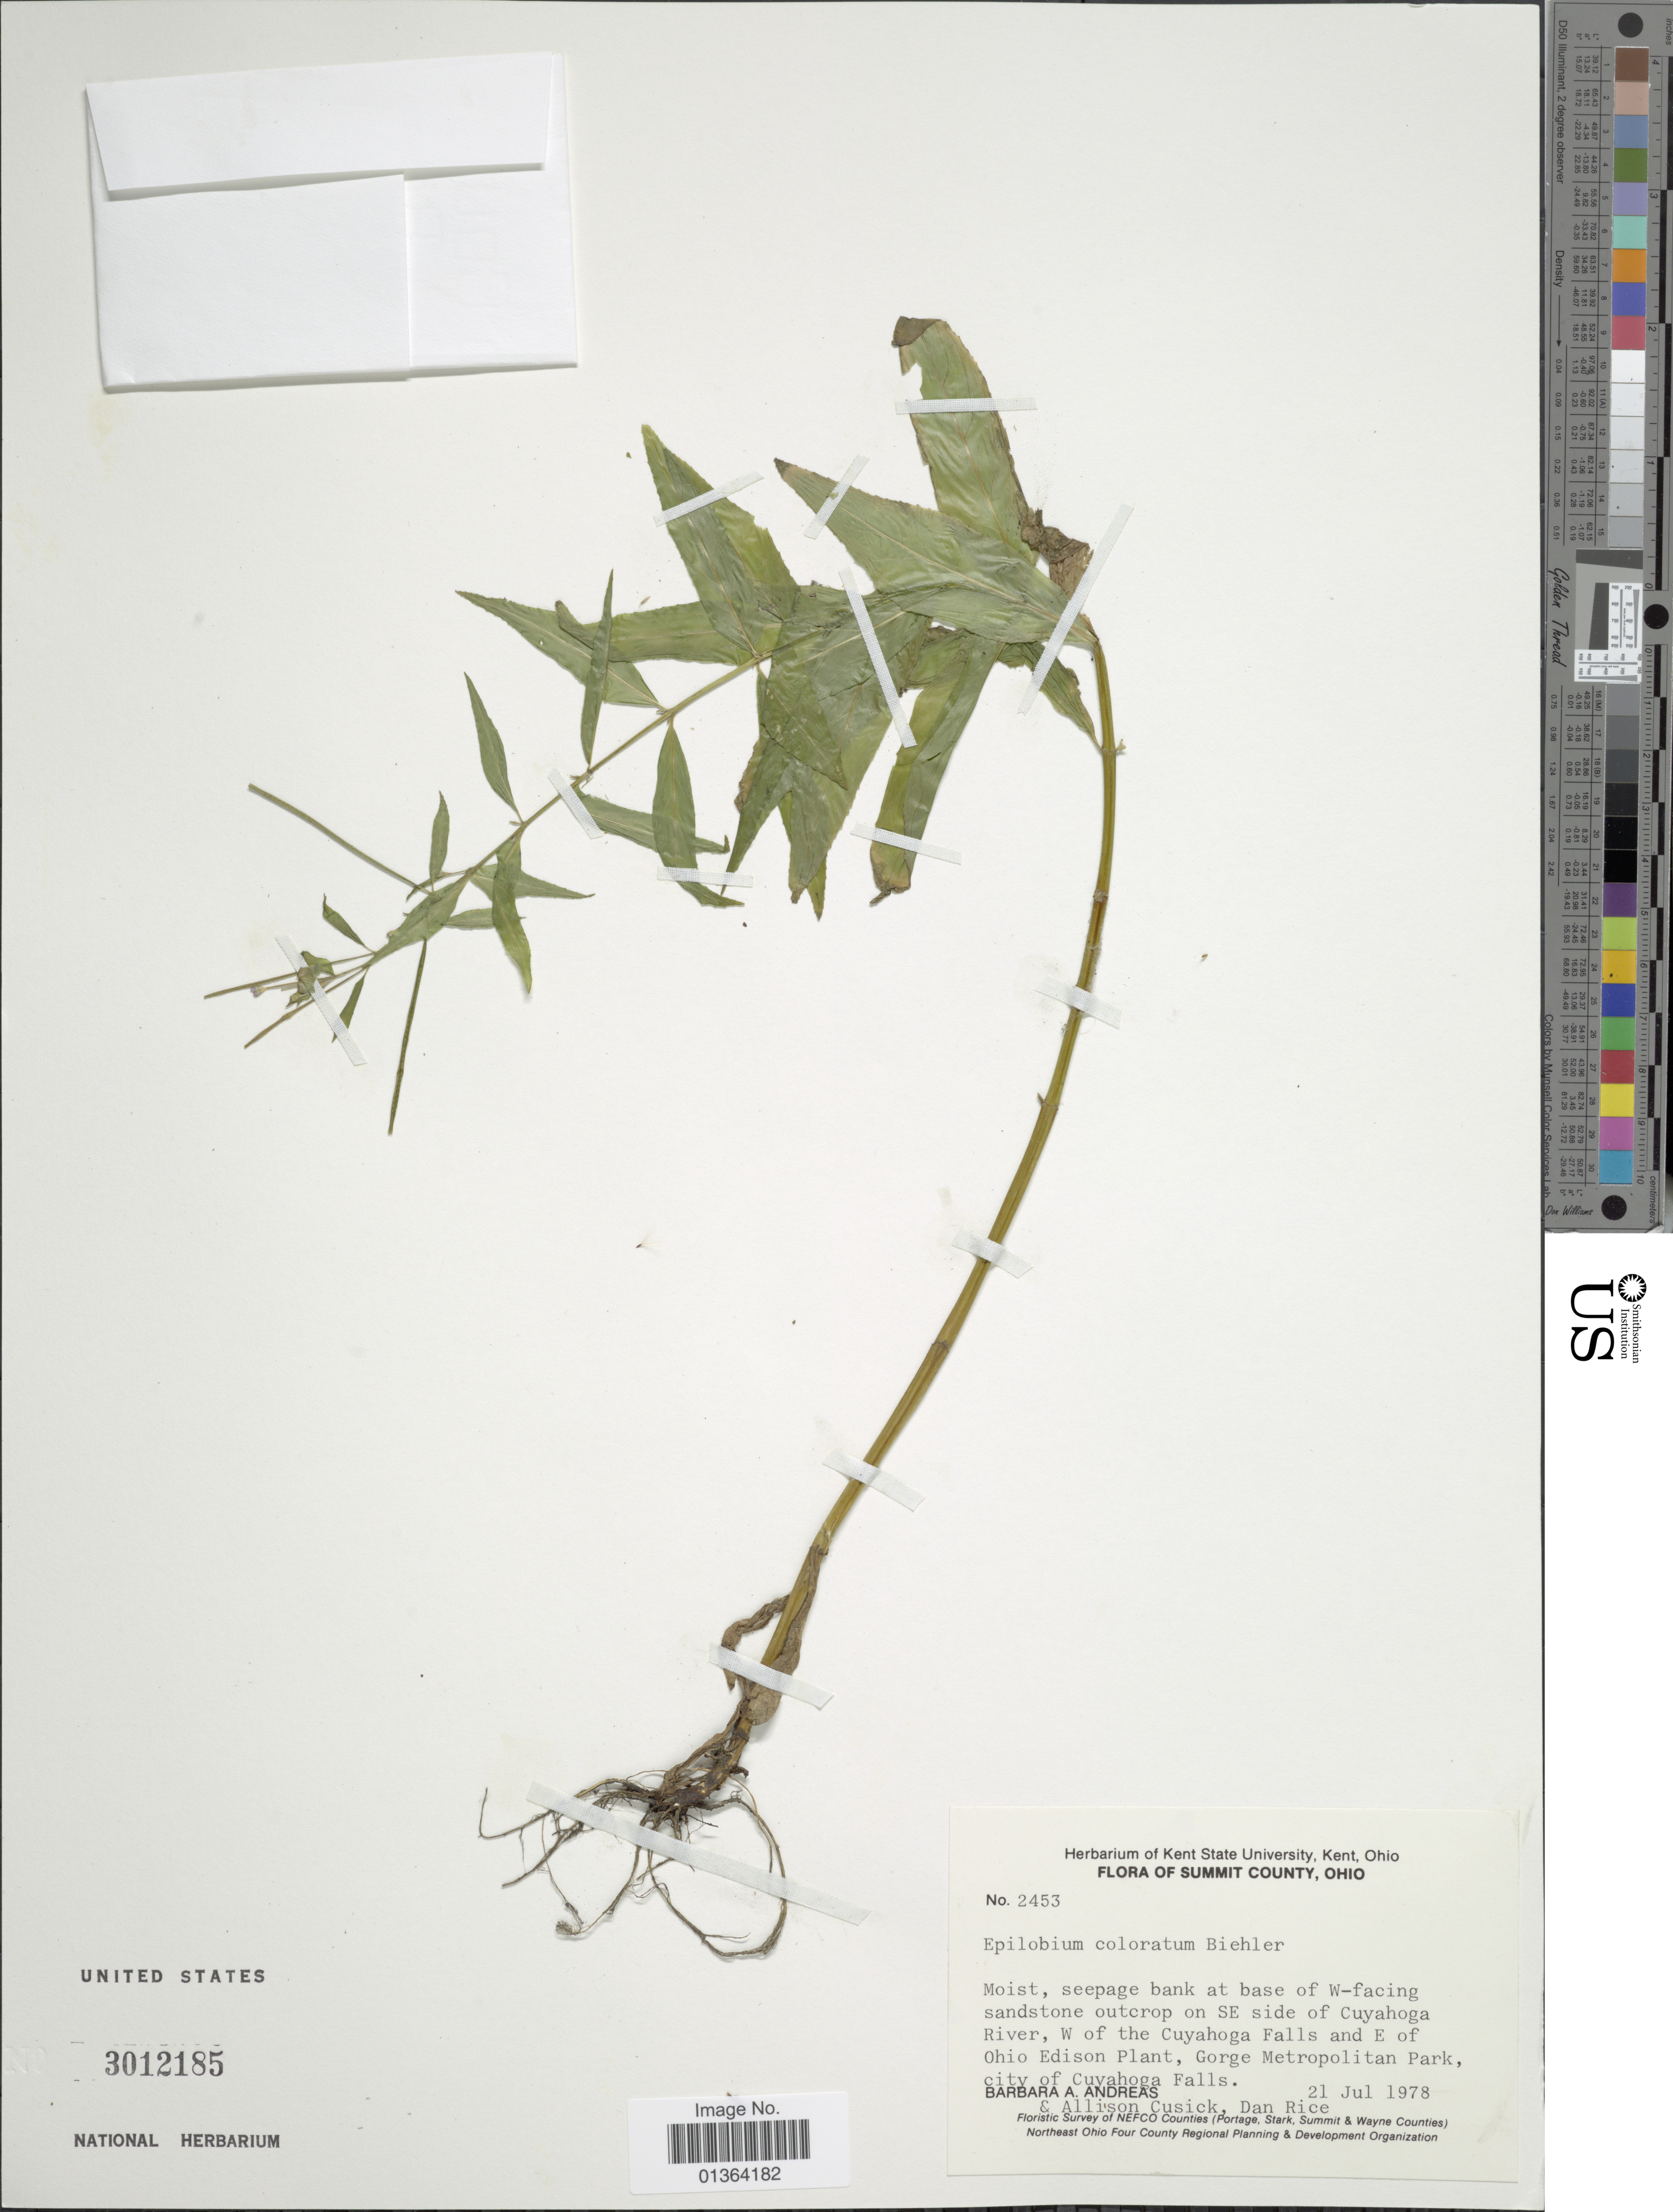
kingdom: Plantae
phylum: Tracheophyta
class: Magnoliopsida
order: Myrtales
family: Onagraceae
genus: Epilobium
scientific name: Epilobium coloratum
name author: Biehler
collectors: B. A. Andreas, A. Cusick & D. Rice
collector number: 2453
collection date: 1978-07-21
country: United States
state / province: Ohio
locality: Summit County. Moist, seepage bank at base of W-facing sandstone outcrop on SE side of Cuyahoga River, W of the Cuyahoga Falls and E of Ohio Eison Plant, Gorge Metropolitan Park, city of Cuyahoga Falls.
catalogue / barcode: US 3012185